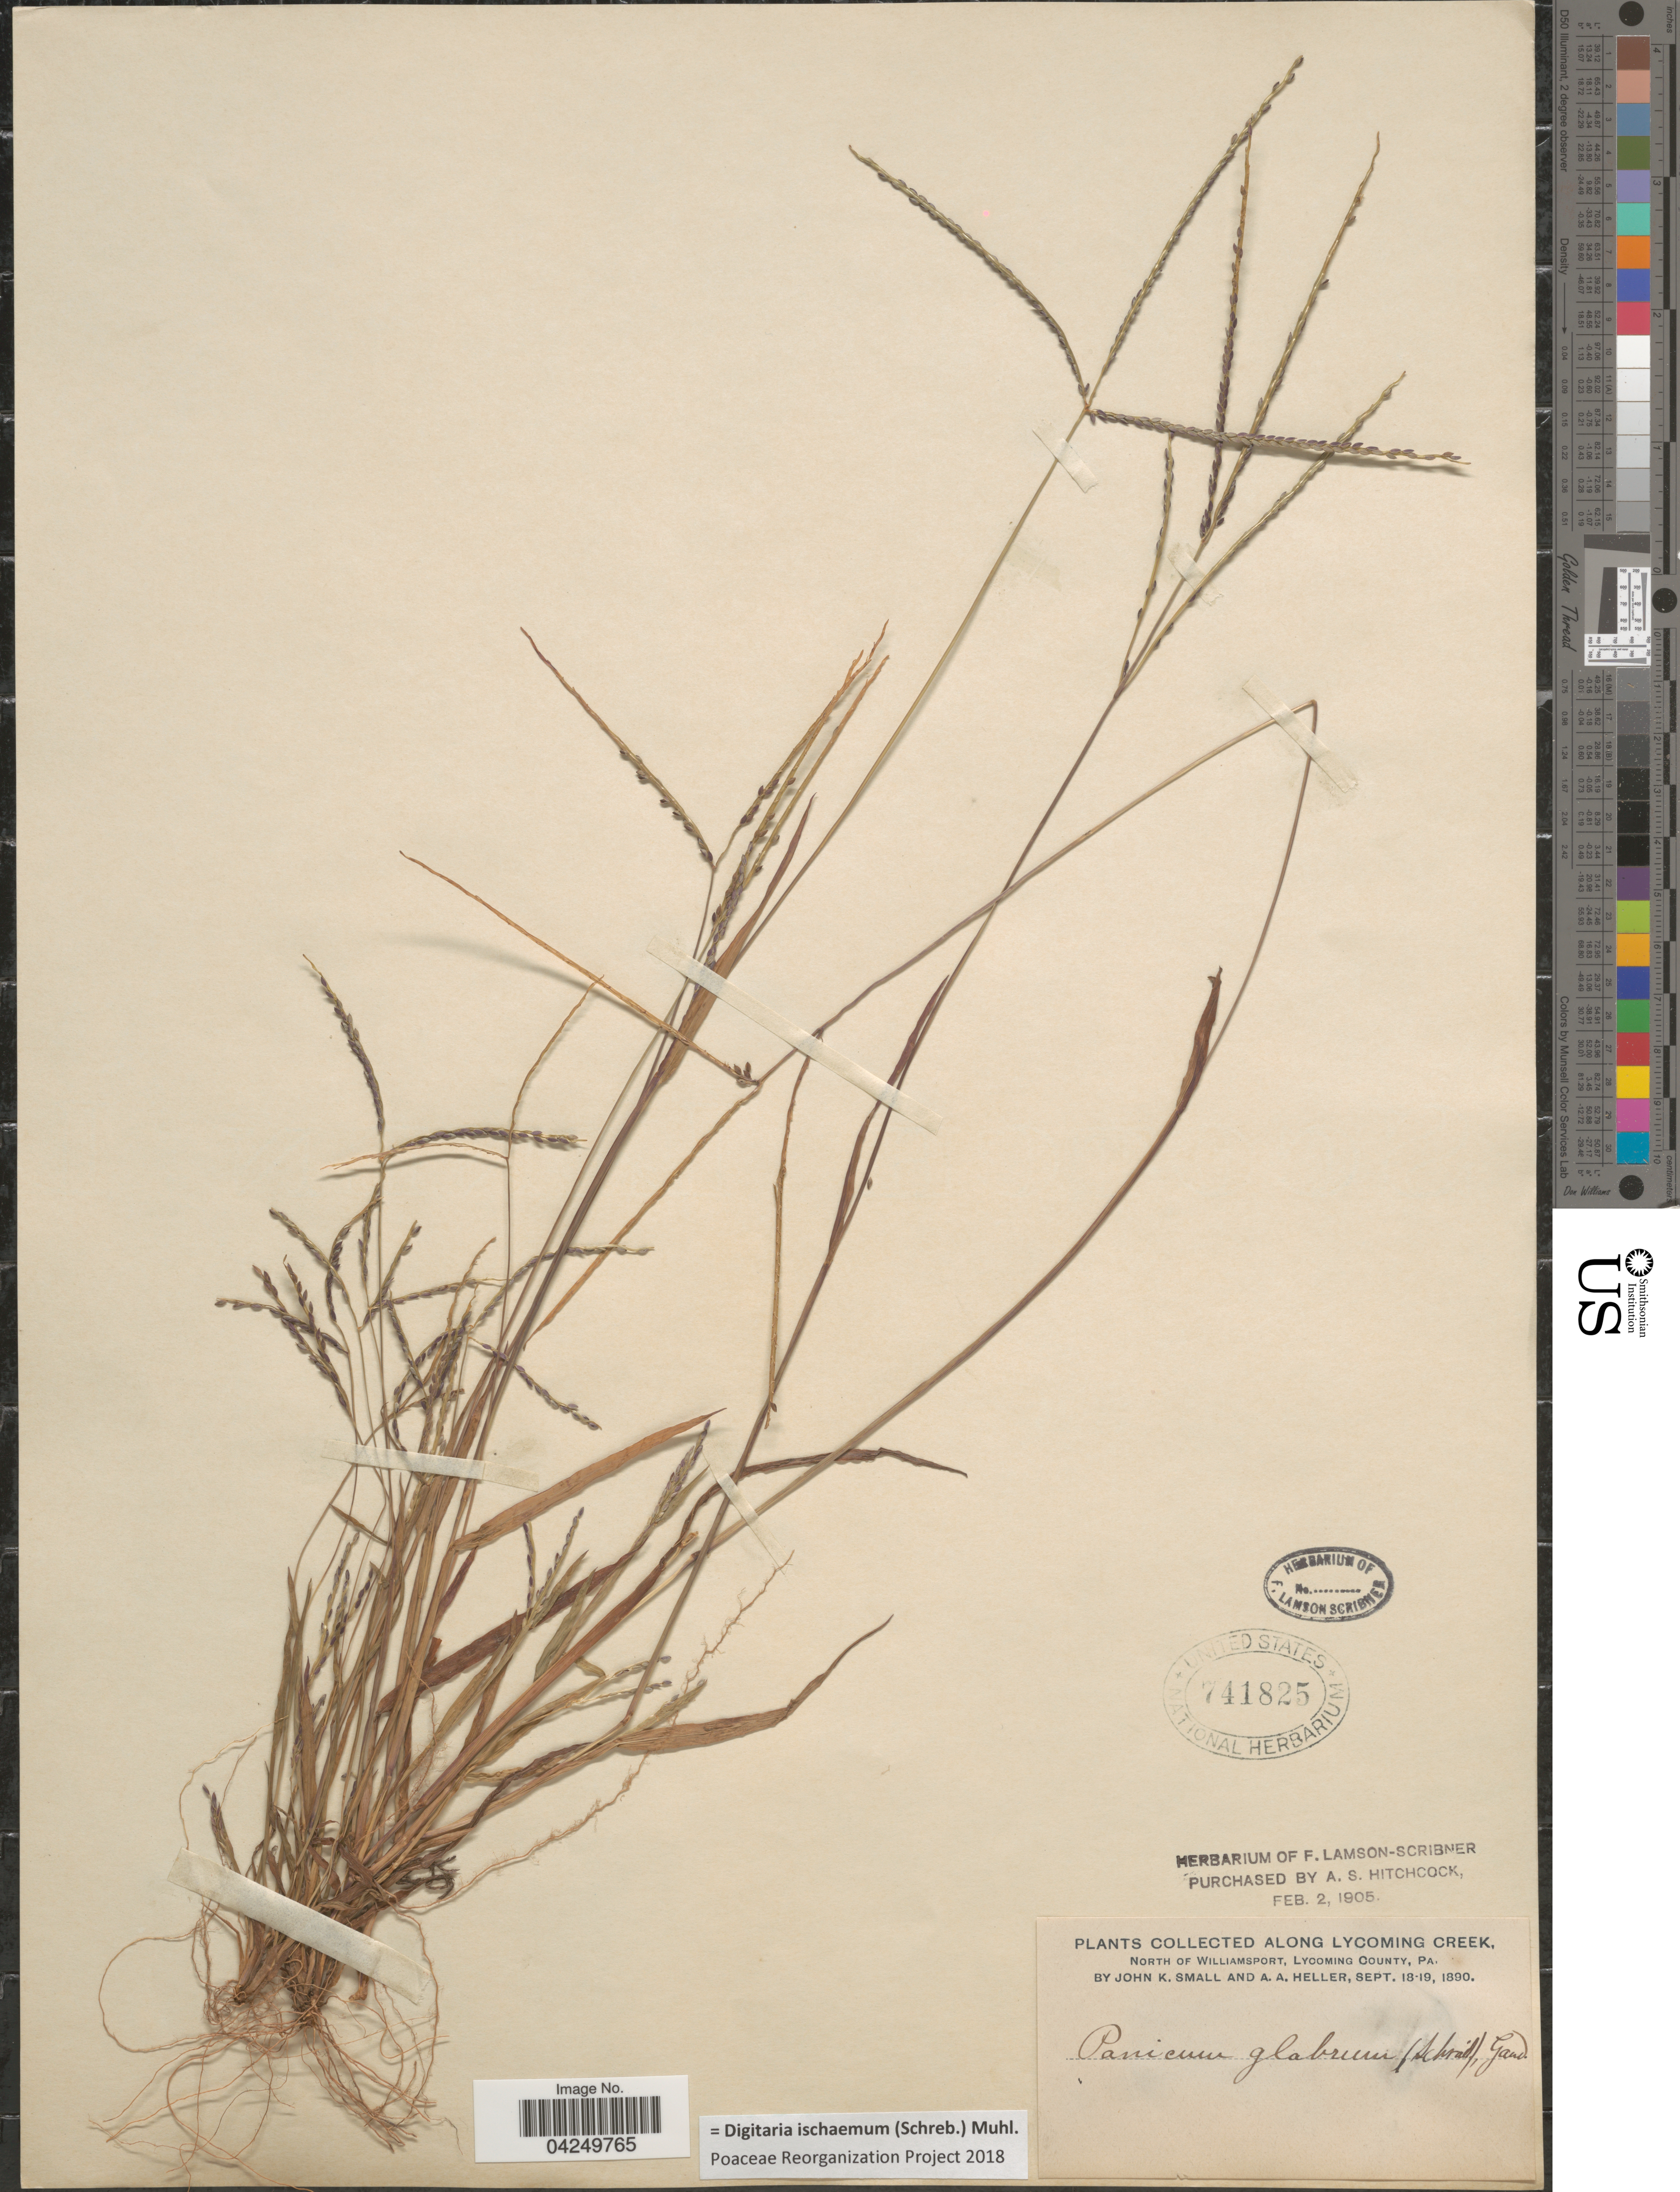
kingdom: Plantae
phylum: Tracheophyta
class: Liliopsida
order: Poales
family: Poaceae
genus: Digitaria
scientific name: Digitaria ischaemum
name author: (Schreber) Schreber ex Muhl.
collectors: J. K. Small & A. A. Heller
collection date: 1890-09-18/1890-09-19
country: United States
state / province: Pennsylvania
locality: Along Lycoming Creek, North of Williamsport, Lycoming County.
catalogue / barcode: US 741825